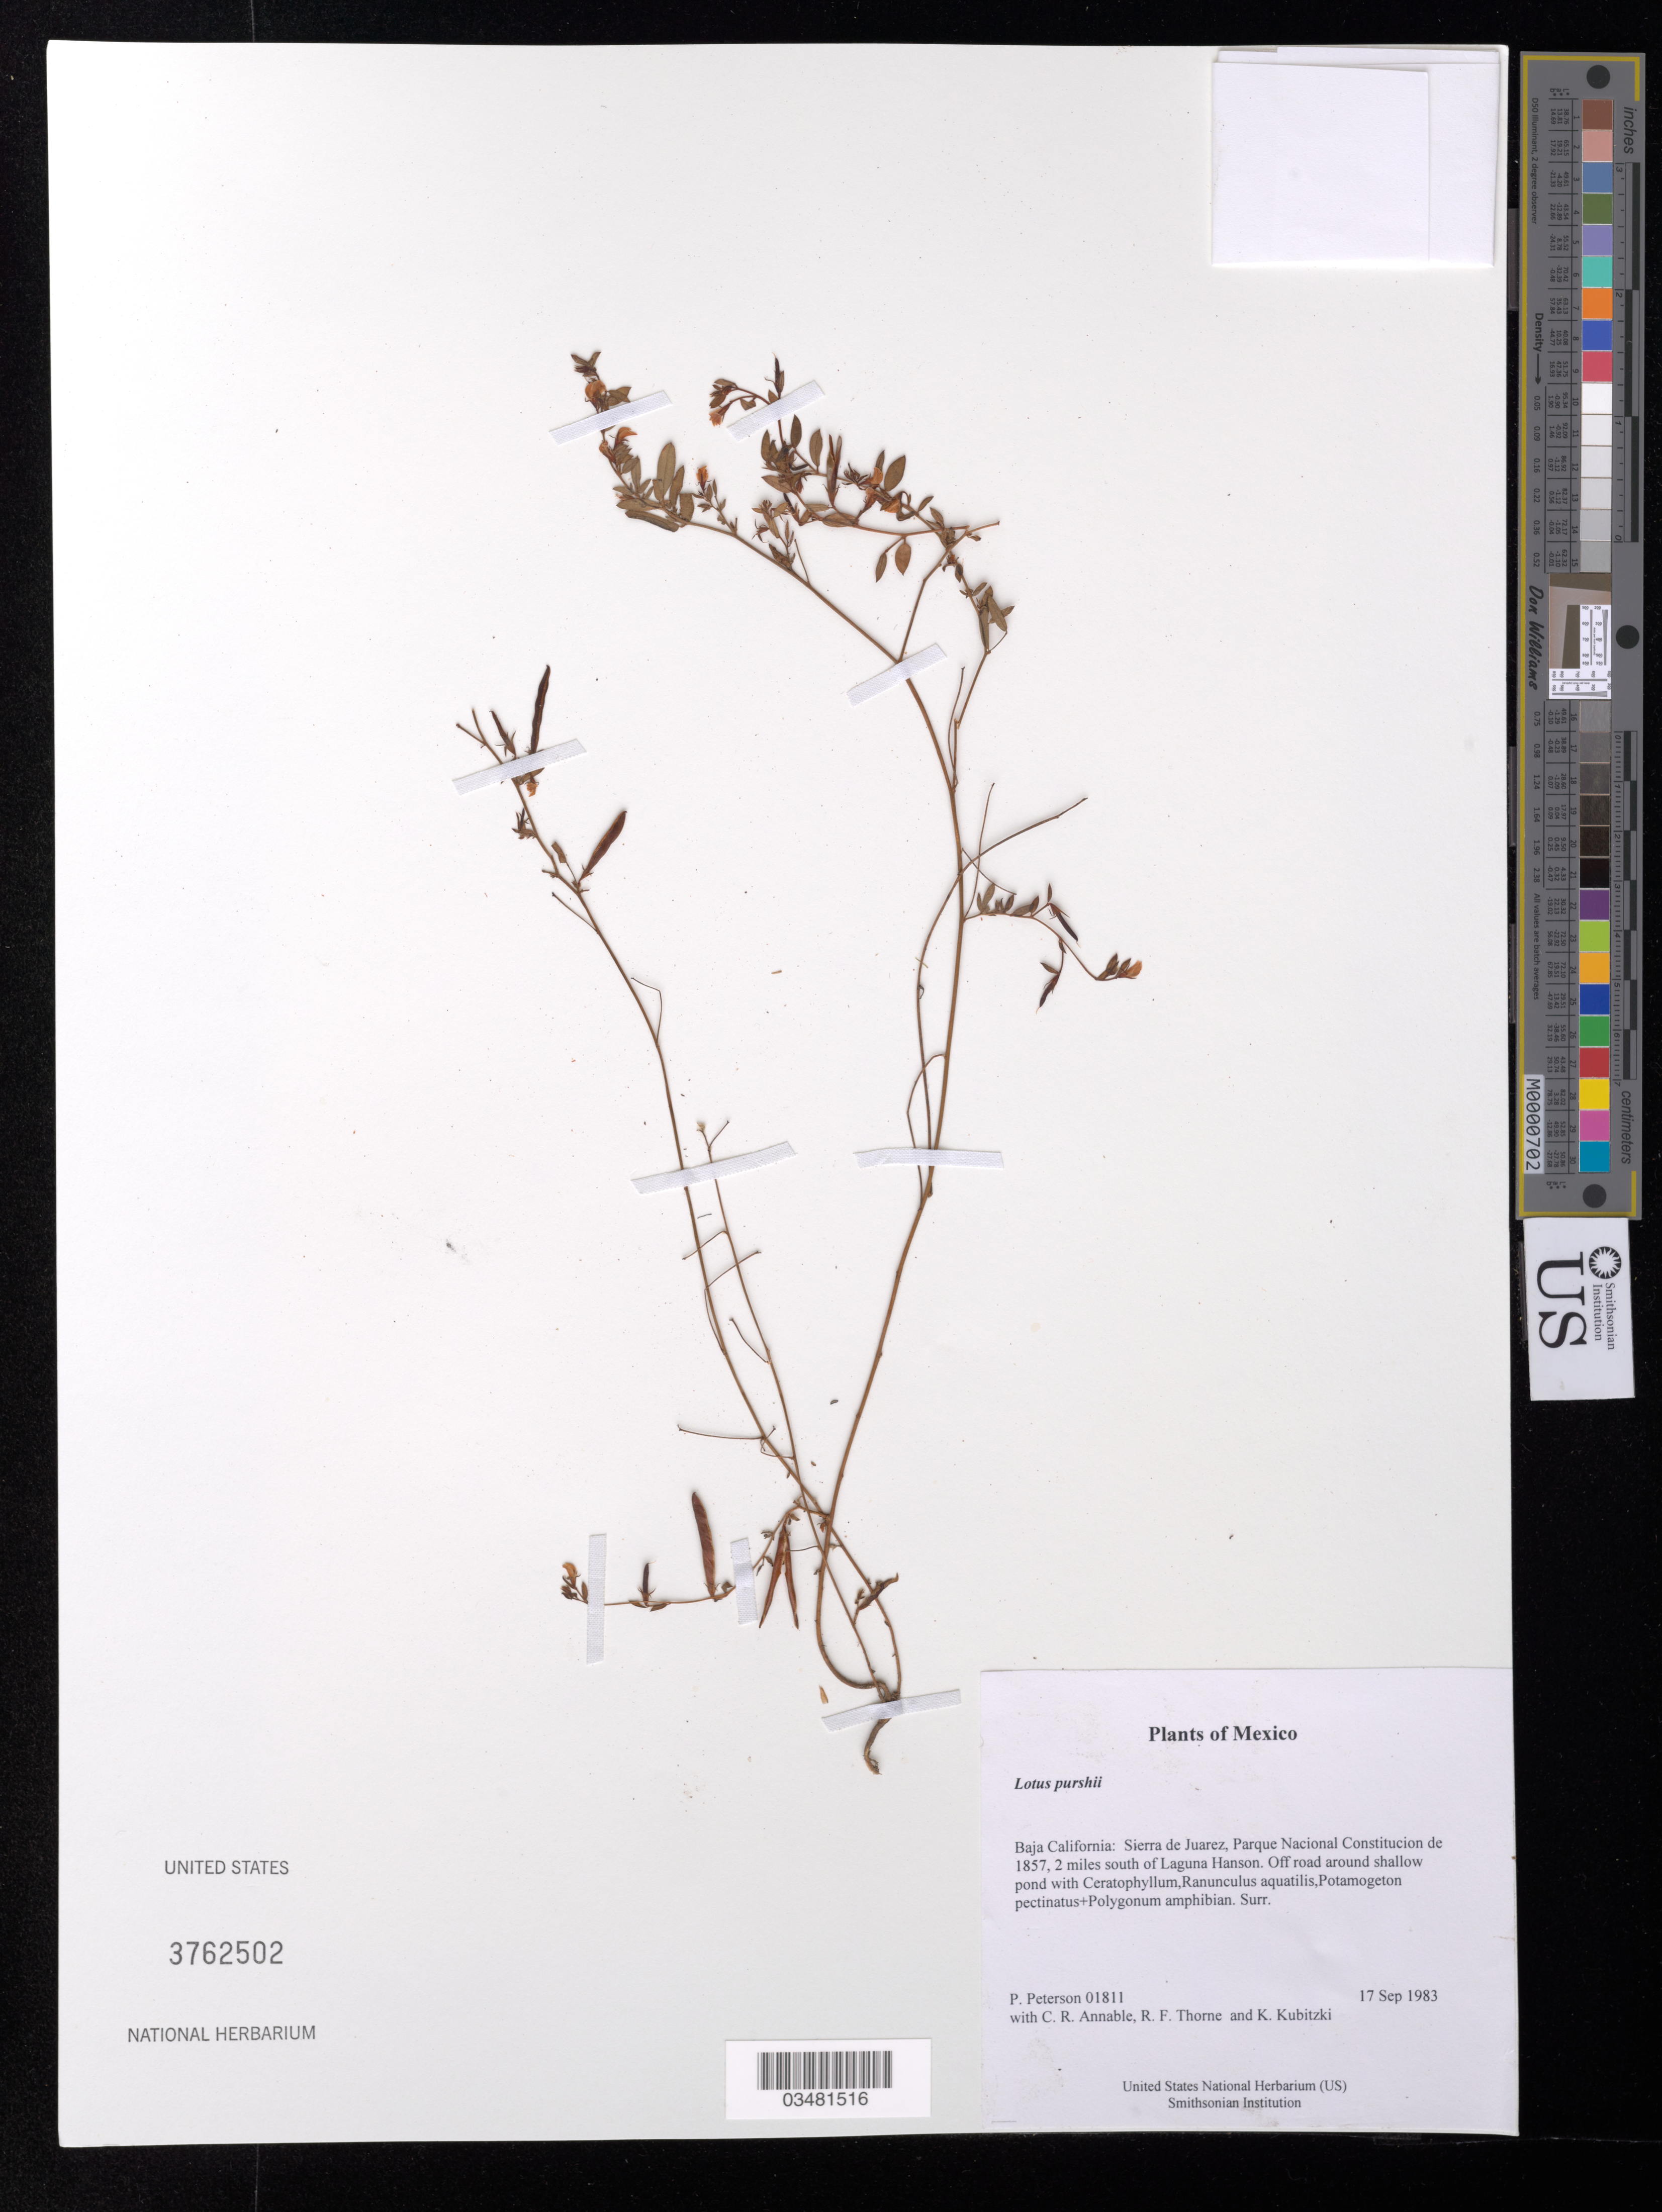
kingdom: Plantae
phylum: Tracheophyta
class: Magnoliopsida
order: Fabales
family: Fabaceae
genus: Lotus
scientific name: Lotus purshii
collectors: P. M. Peterson, C. R. Annable, R. F. Thorne & K. Kubitzki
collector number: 01811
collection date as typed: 17 Sep 1983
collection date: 1983-09-17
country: Mexico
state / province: Baja California Norte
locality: Sierra de Juarez, Parque Nacional Constitucion de 1857, 2 miles south of Laguna Hanson.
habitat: Off road around shallow pond with Ceratophyllum,Ranunculus aquatilis,Potamogeton pectinatus+Polygonum amphibian. Surr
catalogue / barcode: US 3762502